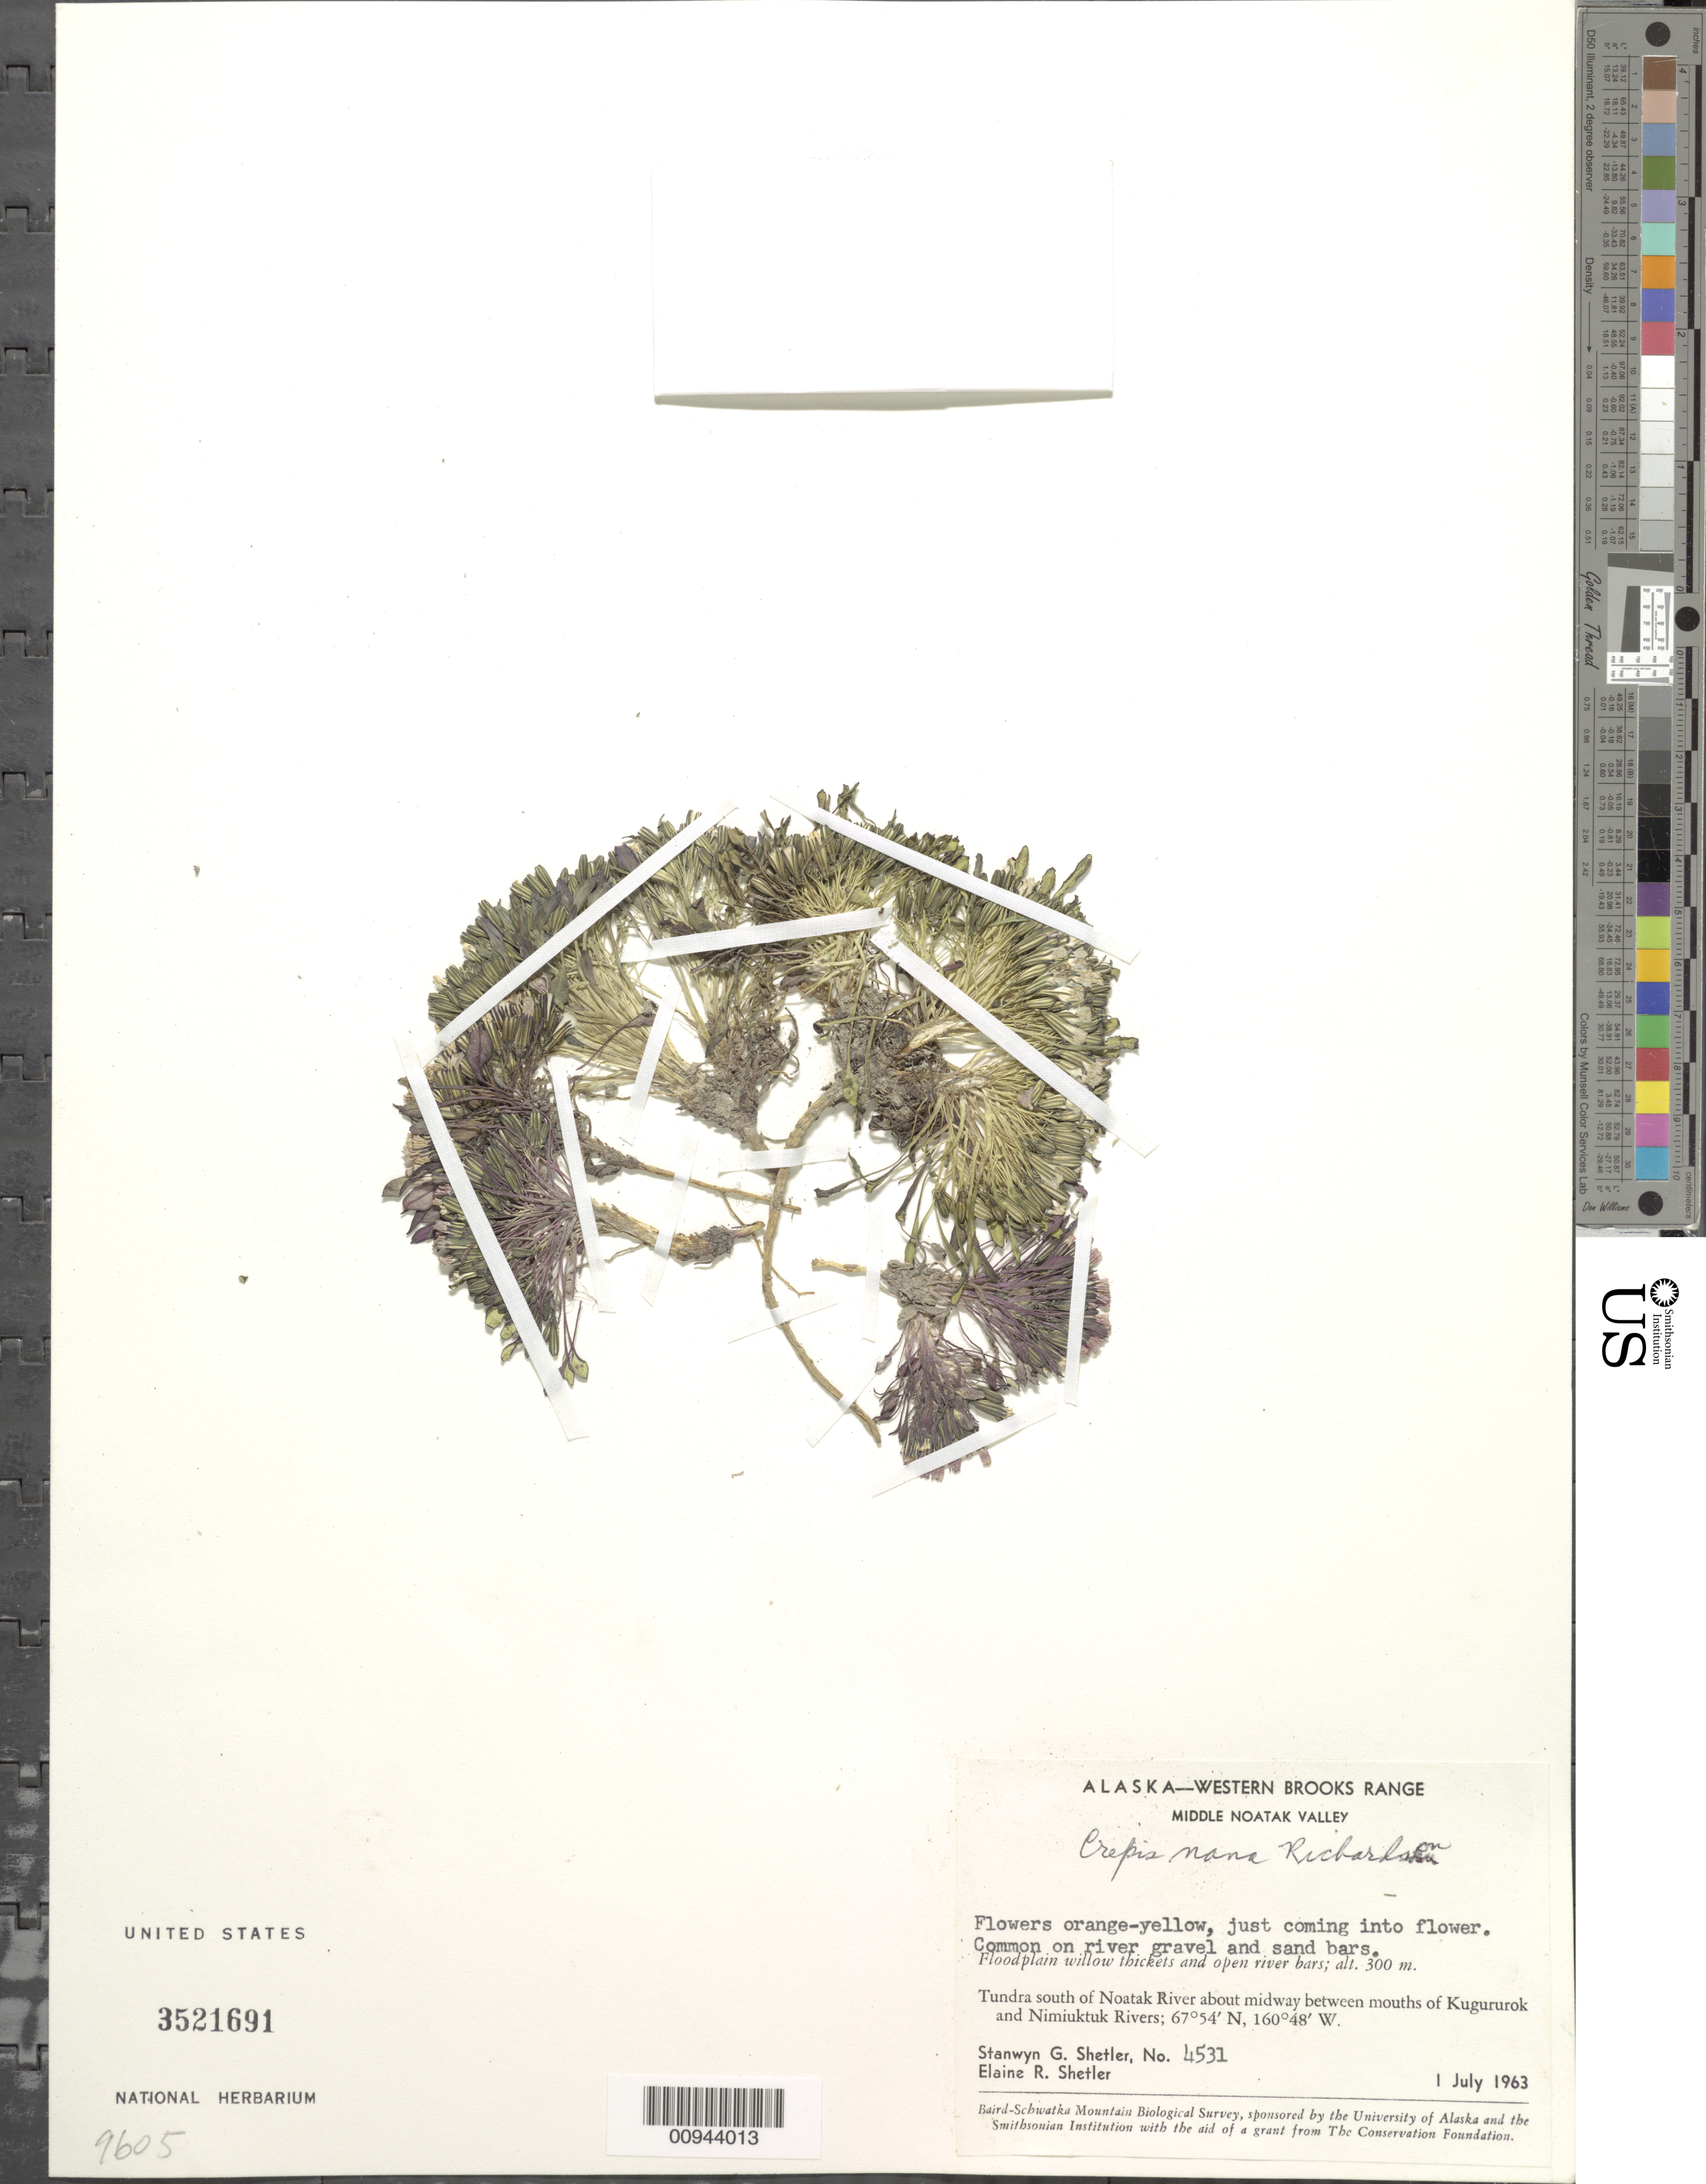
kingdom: Plantae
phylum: Tracheophyta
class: Magnoliopsida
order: Asterales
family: Asteraceae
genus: Askellia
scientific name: Askellia pygmaea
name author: (Ledeb.) Sennikov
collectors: S. Shetler & E. R. Shetler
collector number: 4531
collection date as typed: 01 Jul 1963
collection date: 1963-07-01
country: United States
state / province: Alaska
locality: S of Noatak River about midway between mouths of Kugururok and Nimiuktuk Rivers. Western Brooks Range, Middle Noatak Valley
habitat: Tundra. Floodplain willow thickets and open river bars. Gravel and sand bars.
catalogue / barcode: US 3521691